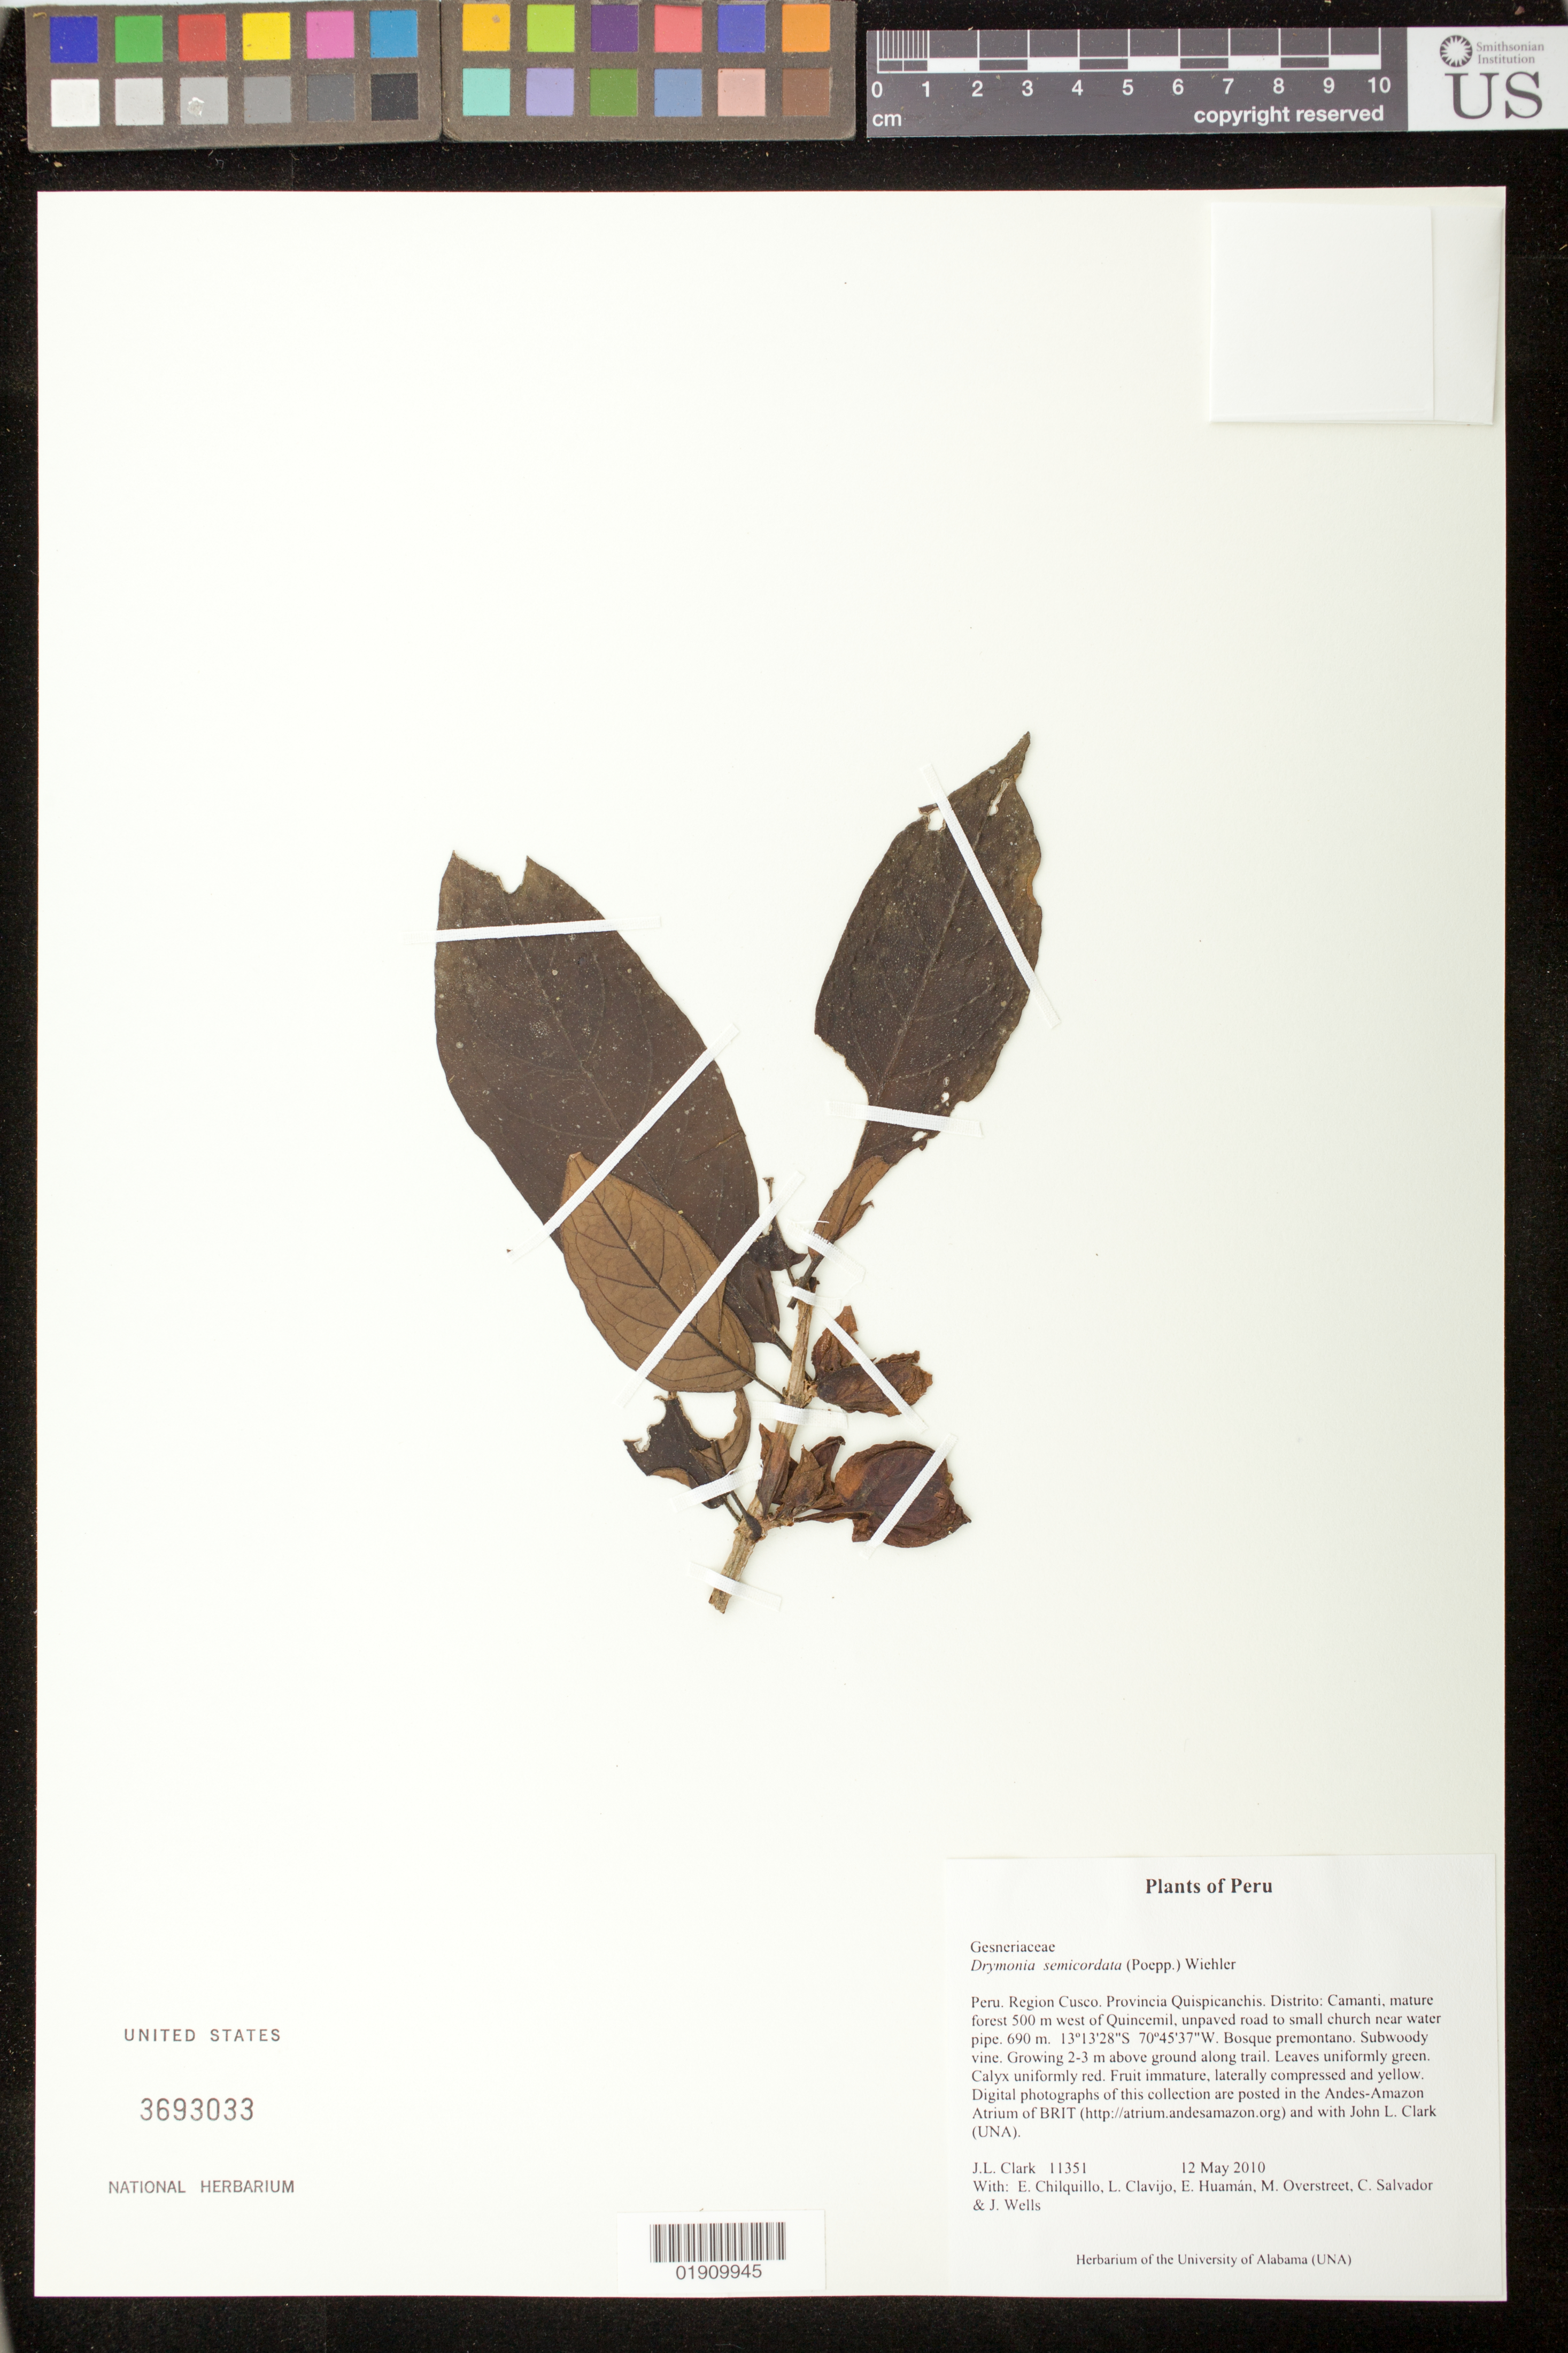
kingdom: Plantae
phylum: Tracheophyta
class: Magnoliopsida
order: Lamiales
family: Gesneriaceae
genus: Drymonia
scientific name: Drymonia semicordata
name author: (Poepp.) Wiehler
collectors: J. L. Clark, E. Chilquillo, L. Clavijo, E. Huamán, M. Overstreet, C. Salvador & J. Wells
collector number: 11351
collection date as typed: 12 May 2010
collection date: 2010-05-12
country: Peru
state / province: Cusco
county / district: Quispicanchis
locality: Peru. Region Cusco. Provincia Quispicanchis. Distrito: Camanti, mature forest 500 m west of Quicemil, unpaved road to small church near water pipe.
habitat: Bosque premontano.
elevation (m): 690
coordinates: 13°13'28"S, 70°45'37"W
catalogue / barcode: US 3693033